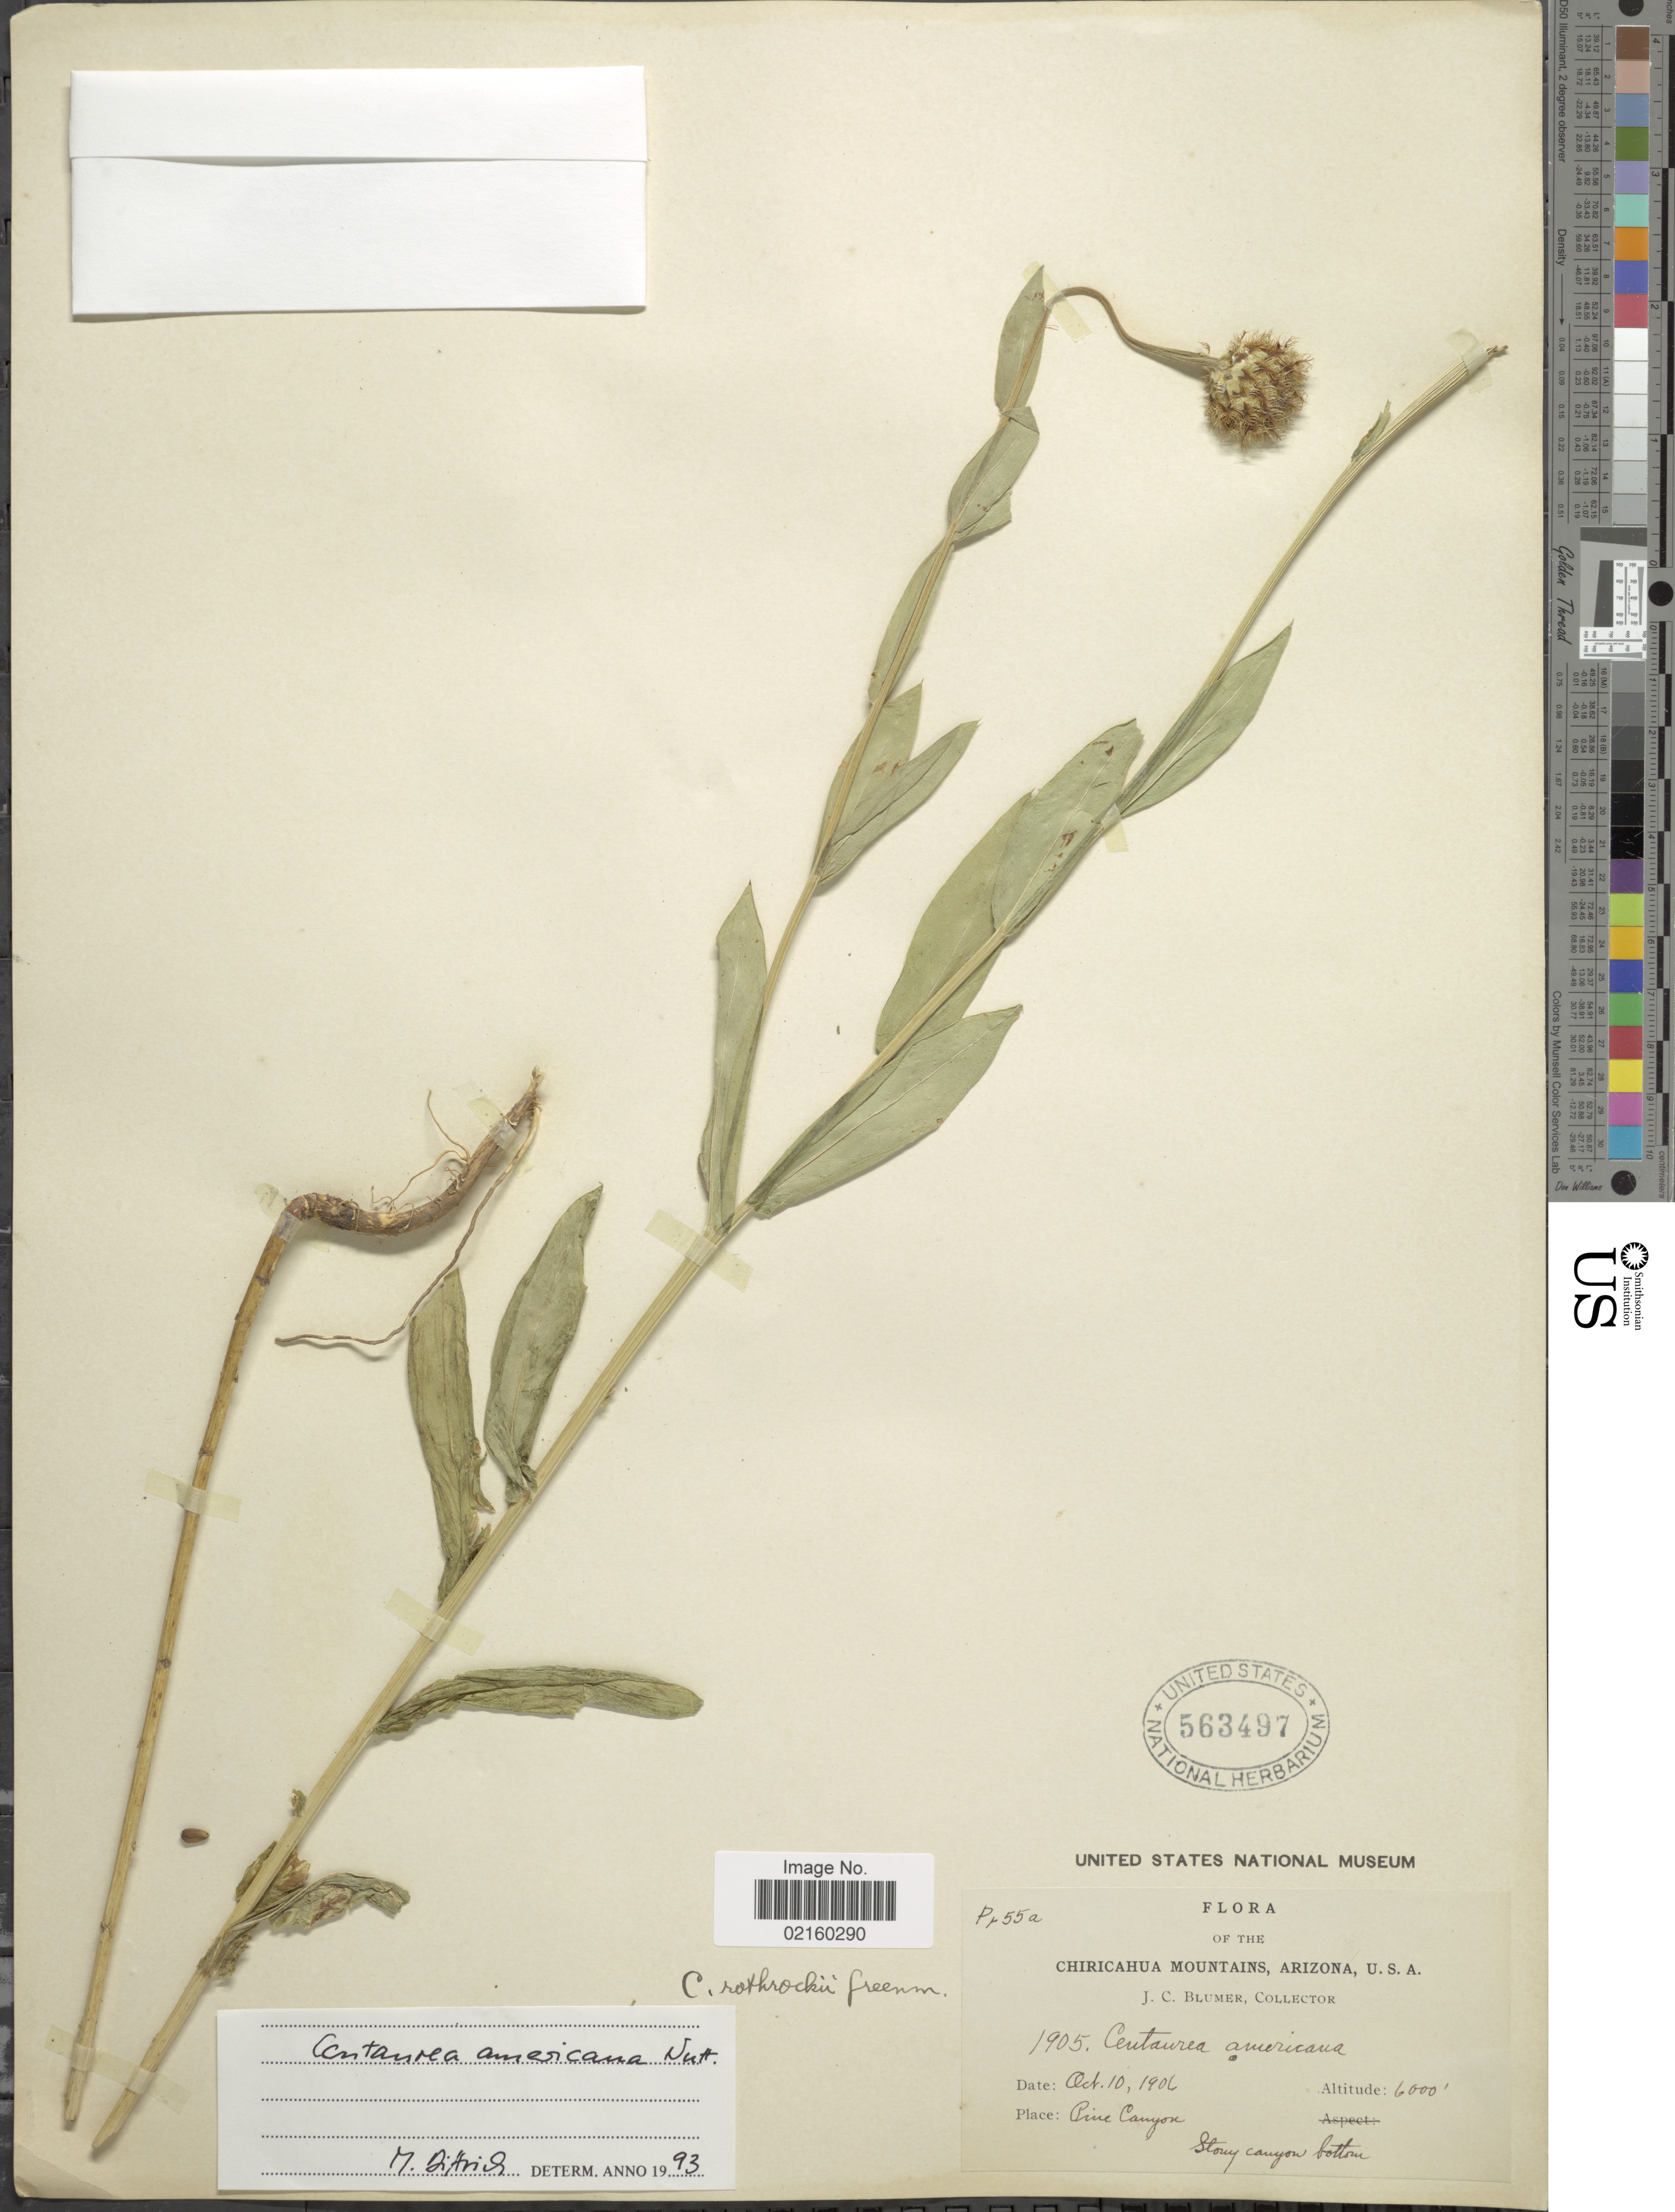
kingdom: Plantae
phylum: Tracheophyta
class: Magnoliopsida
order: Asterales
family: Asteraceae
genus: Plectocephalus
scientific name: Plectocephalus americanus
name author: (Nutt.) D. Don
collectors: J. C. Blumer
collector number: Pr55a*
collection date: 1906-10-10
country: United States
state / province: Arizona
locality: Chiricahua Mountains, Pine Canyon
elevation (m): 1829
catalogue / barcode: US 563497